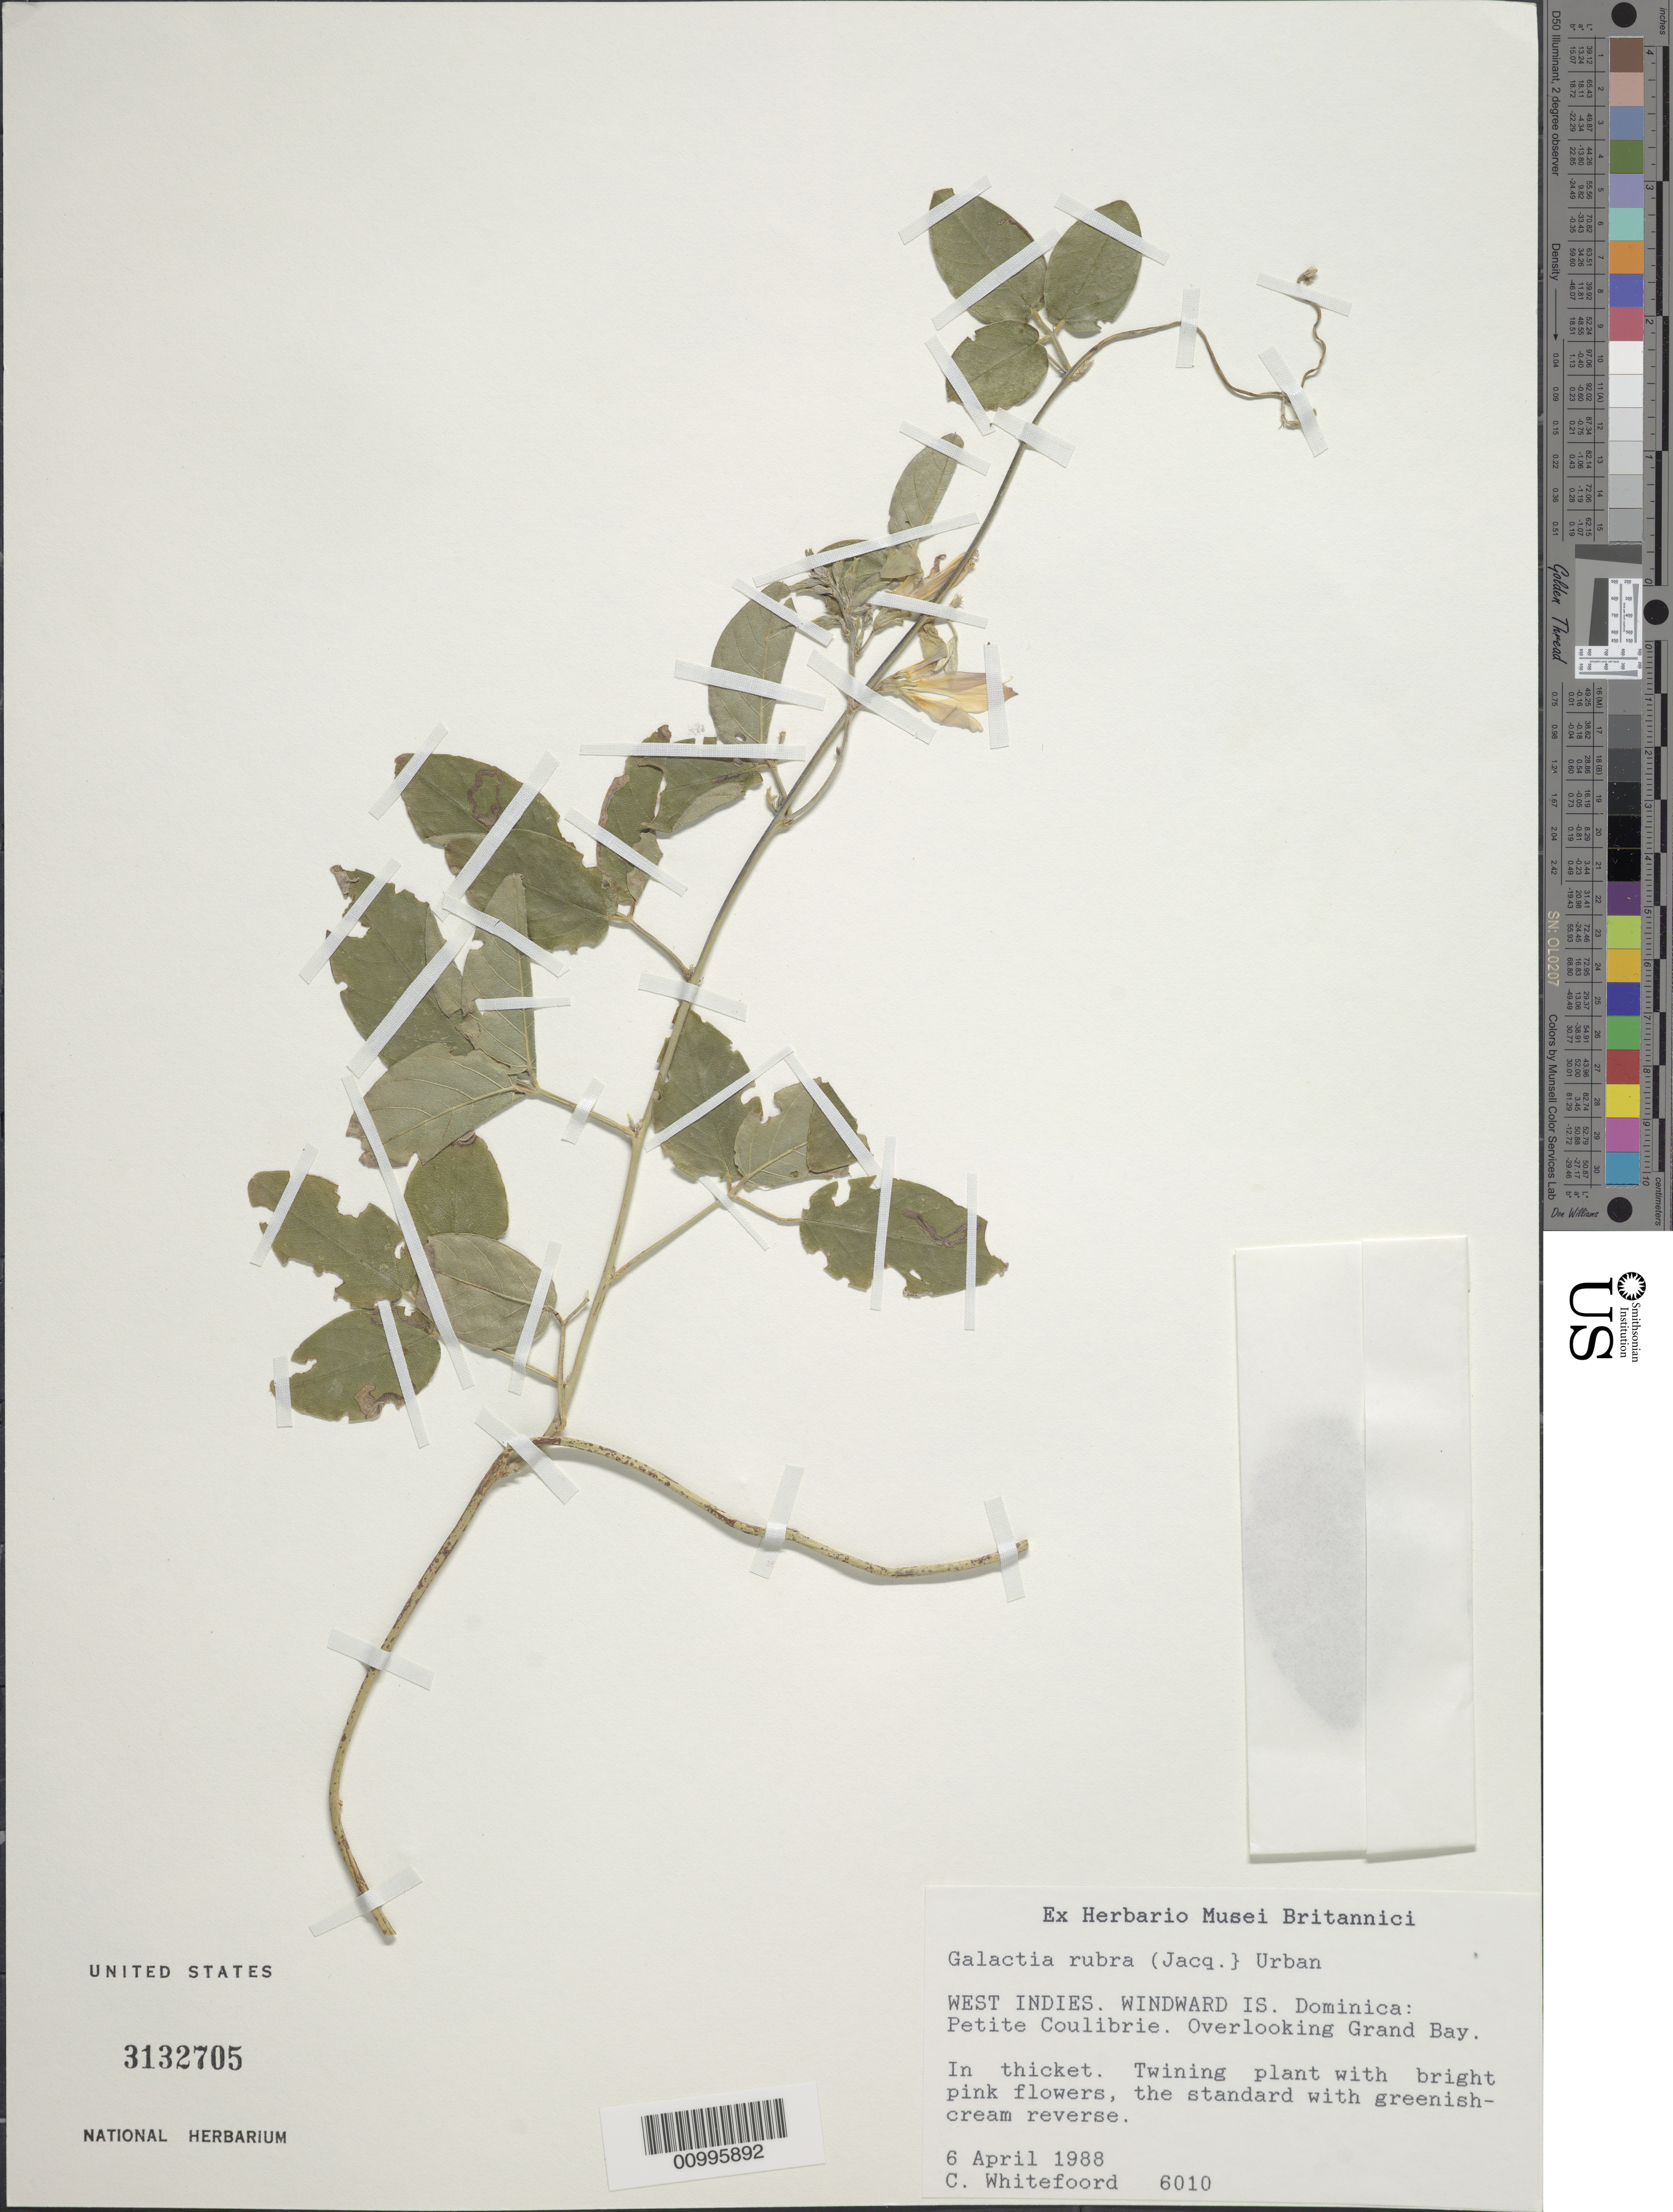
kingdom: Plantae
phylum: Tracheophyta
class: Magnoliopsida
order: Fabales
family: Fabaceae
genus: Galactia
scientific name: Galactia rubra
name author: (Jacq.) Urb.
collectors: C. Whitefoord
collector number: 6010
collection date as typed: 06 Apr 1988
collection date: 1988-04-06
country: Dominica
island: Dominica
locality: Windward Is. Dominica:Petite Coulibrie. Overlooking Grand Bay. In thicket. Twining plant with bright pink flowers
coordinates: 0 N, 0 E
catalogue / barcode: US 3132705